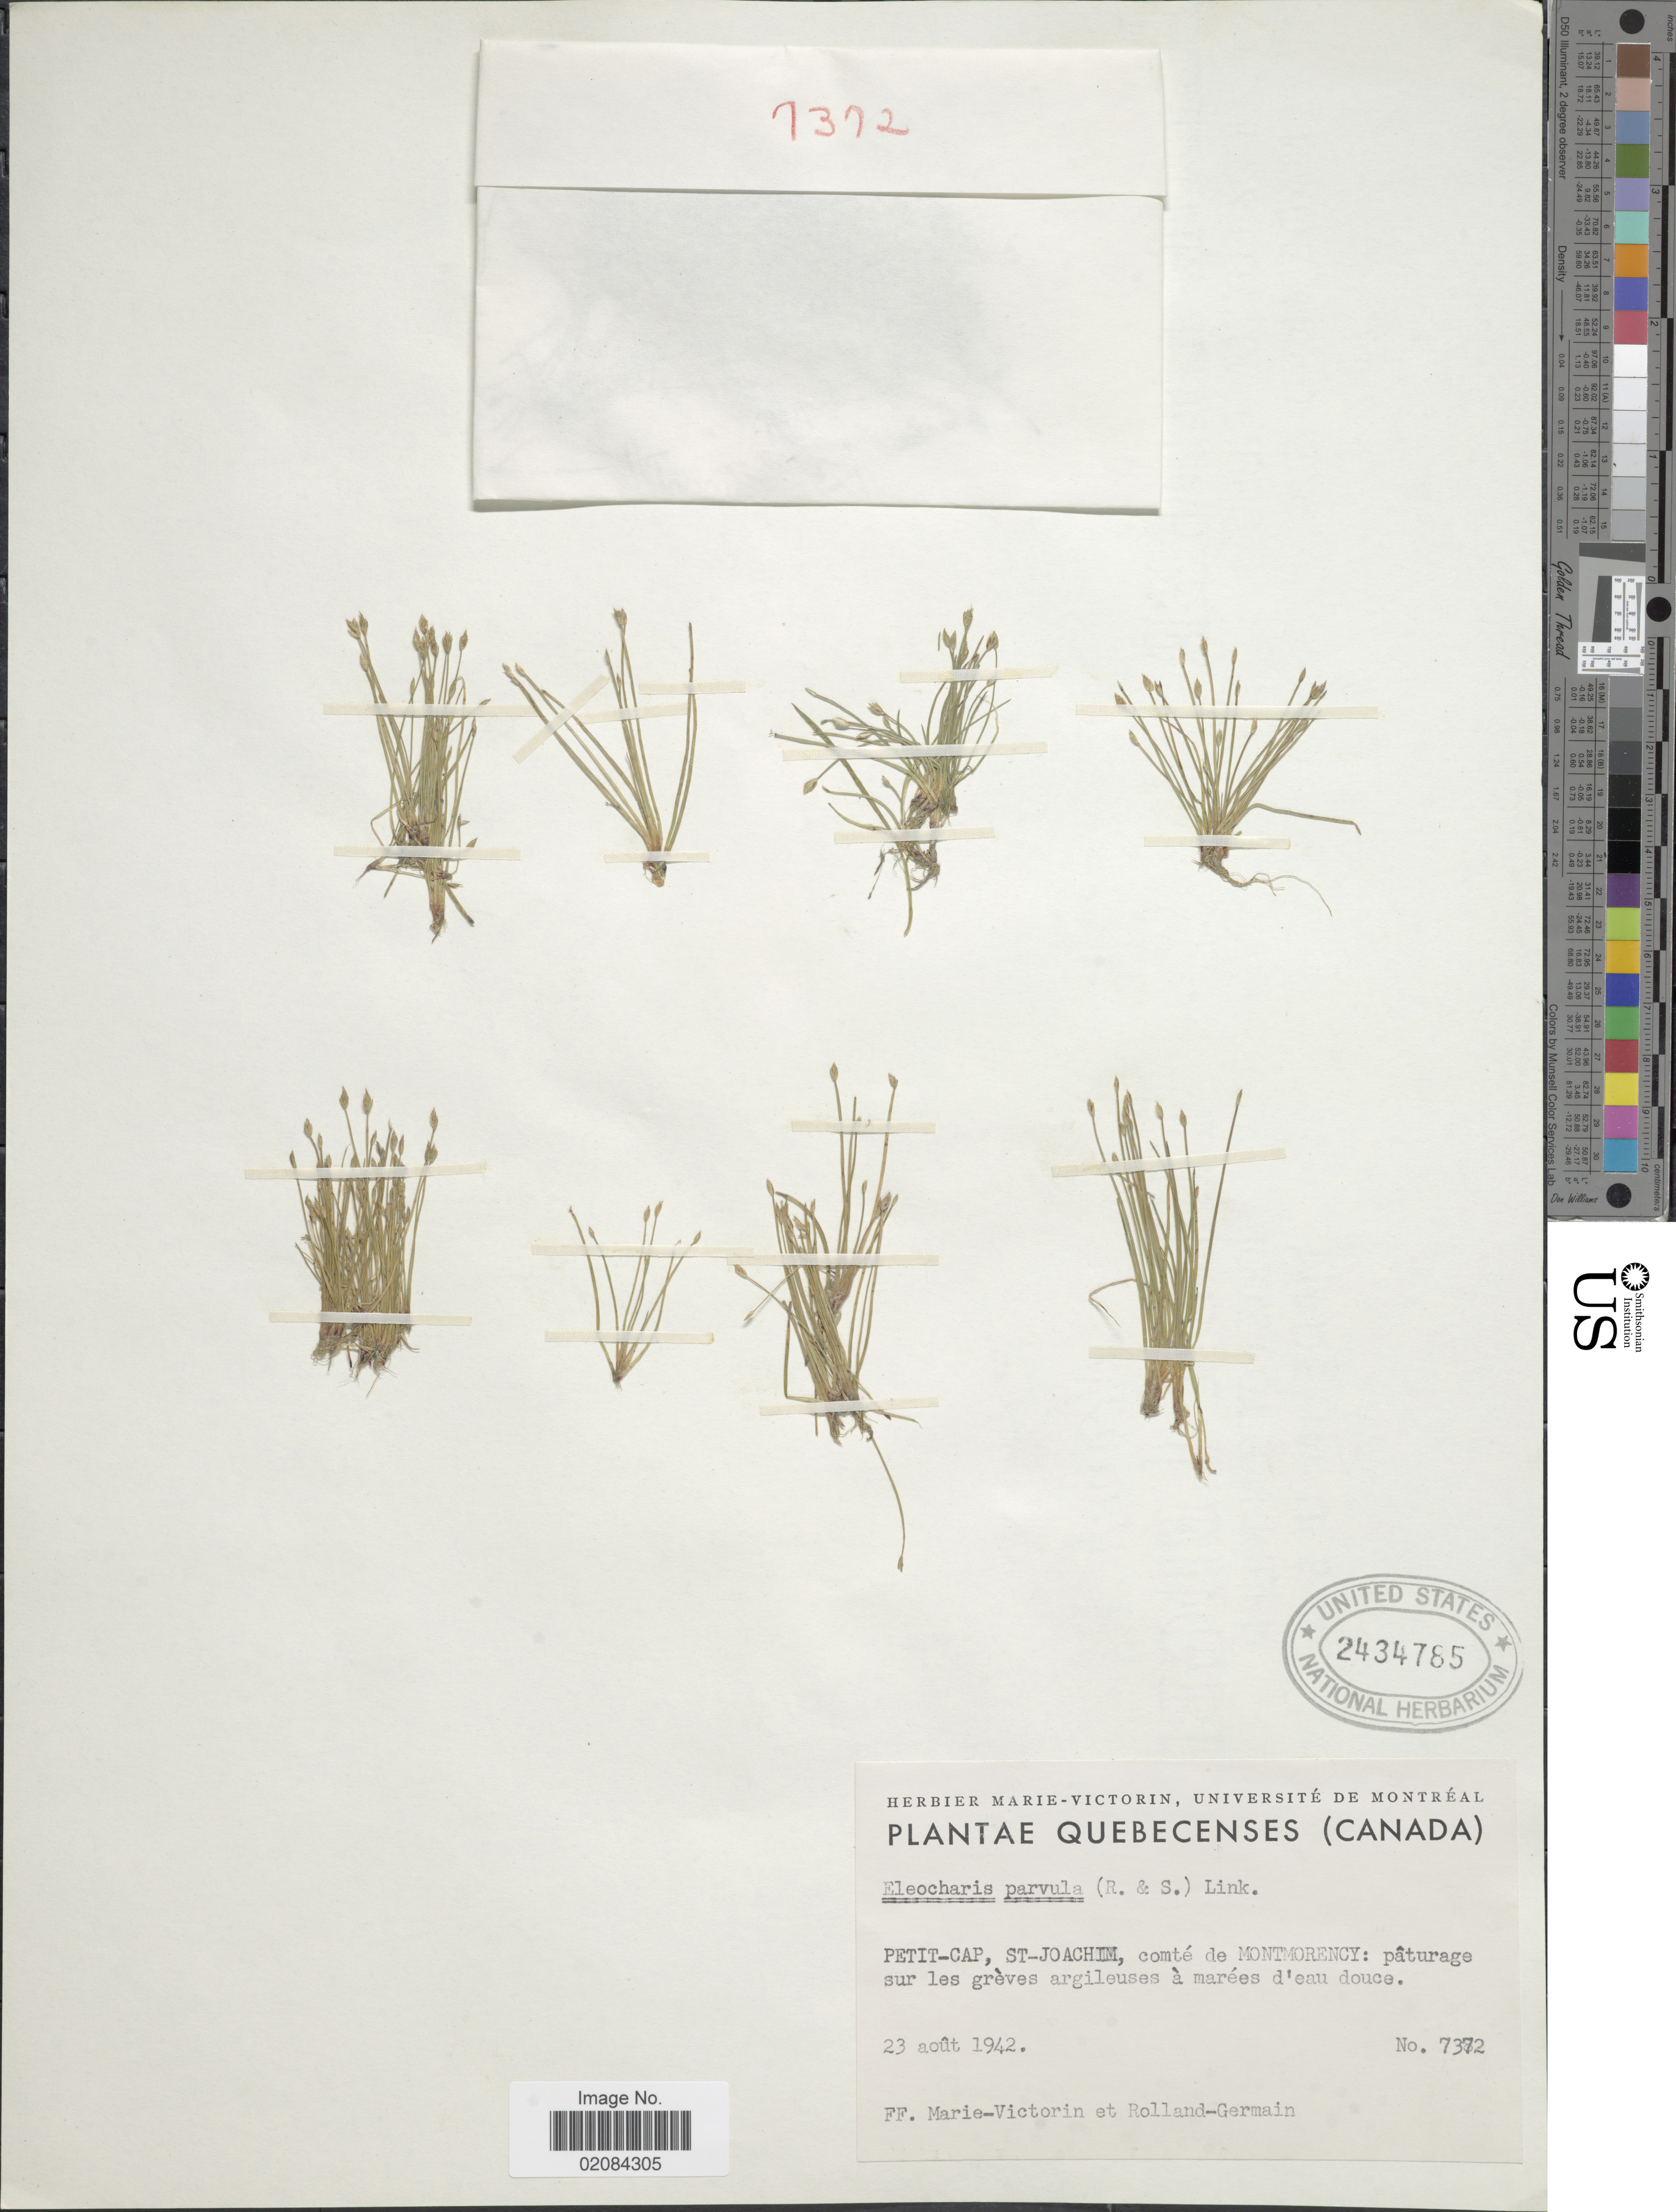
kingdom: Plantae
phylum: Tracheophyta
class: Liliopsida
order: Poales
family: Cyperaceae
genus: Eleocharis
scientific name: Eleocharis parvula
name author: (Roem. & Schult.) Link ex Williams et al.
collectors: F. Marie-Victorin & Rolland-Germain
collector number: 7372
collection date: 1942-08-23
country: Canada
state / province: Quebec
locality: Petit-Cap, St-Joachim, comte de Montmorency: paturage sur les greves argileuses a marees d'eau douce.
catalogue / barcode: US 2434785